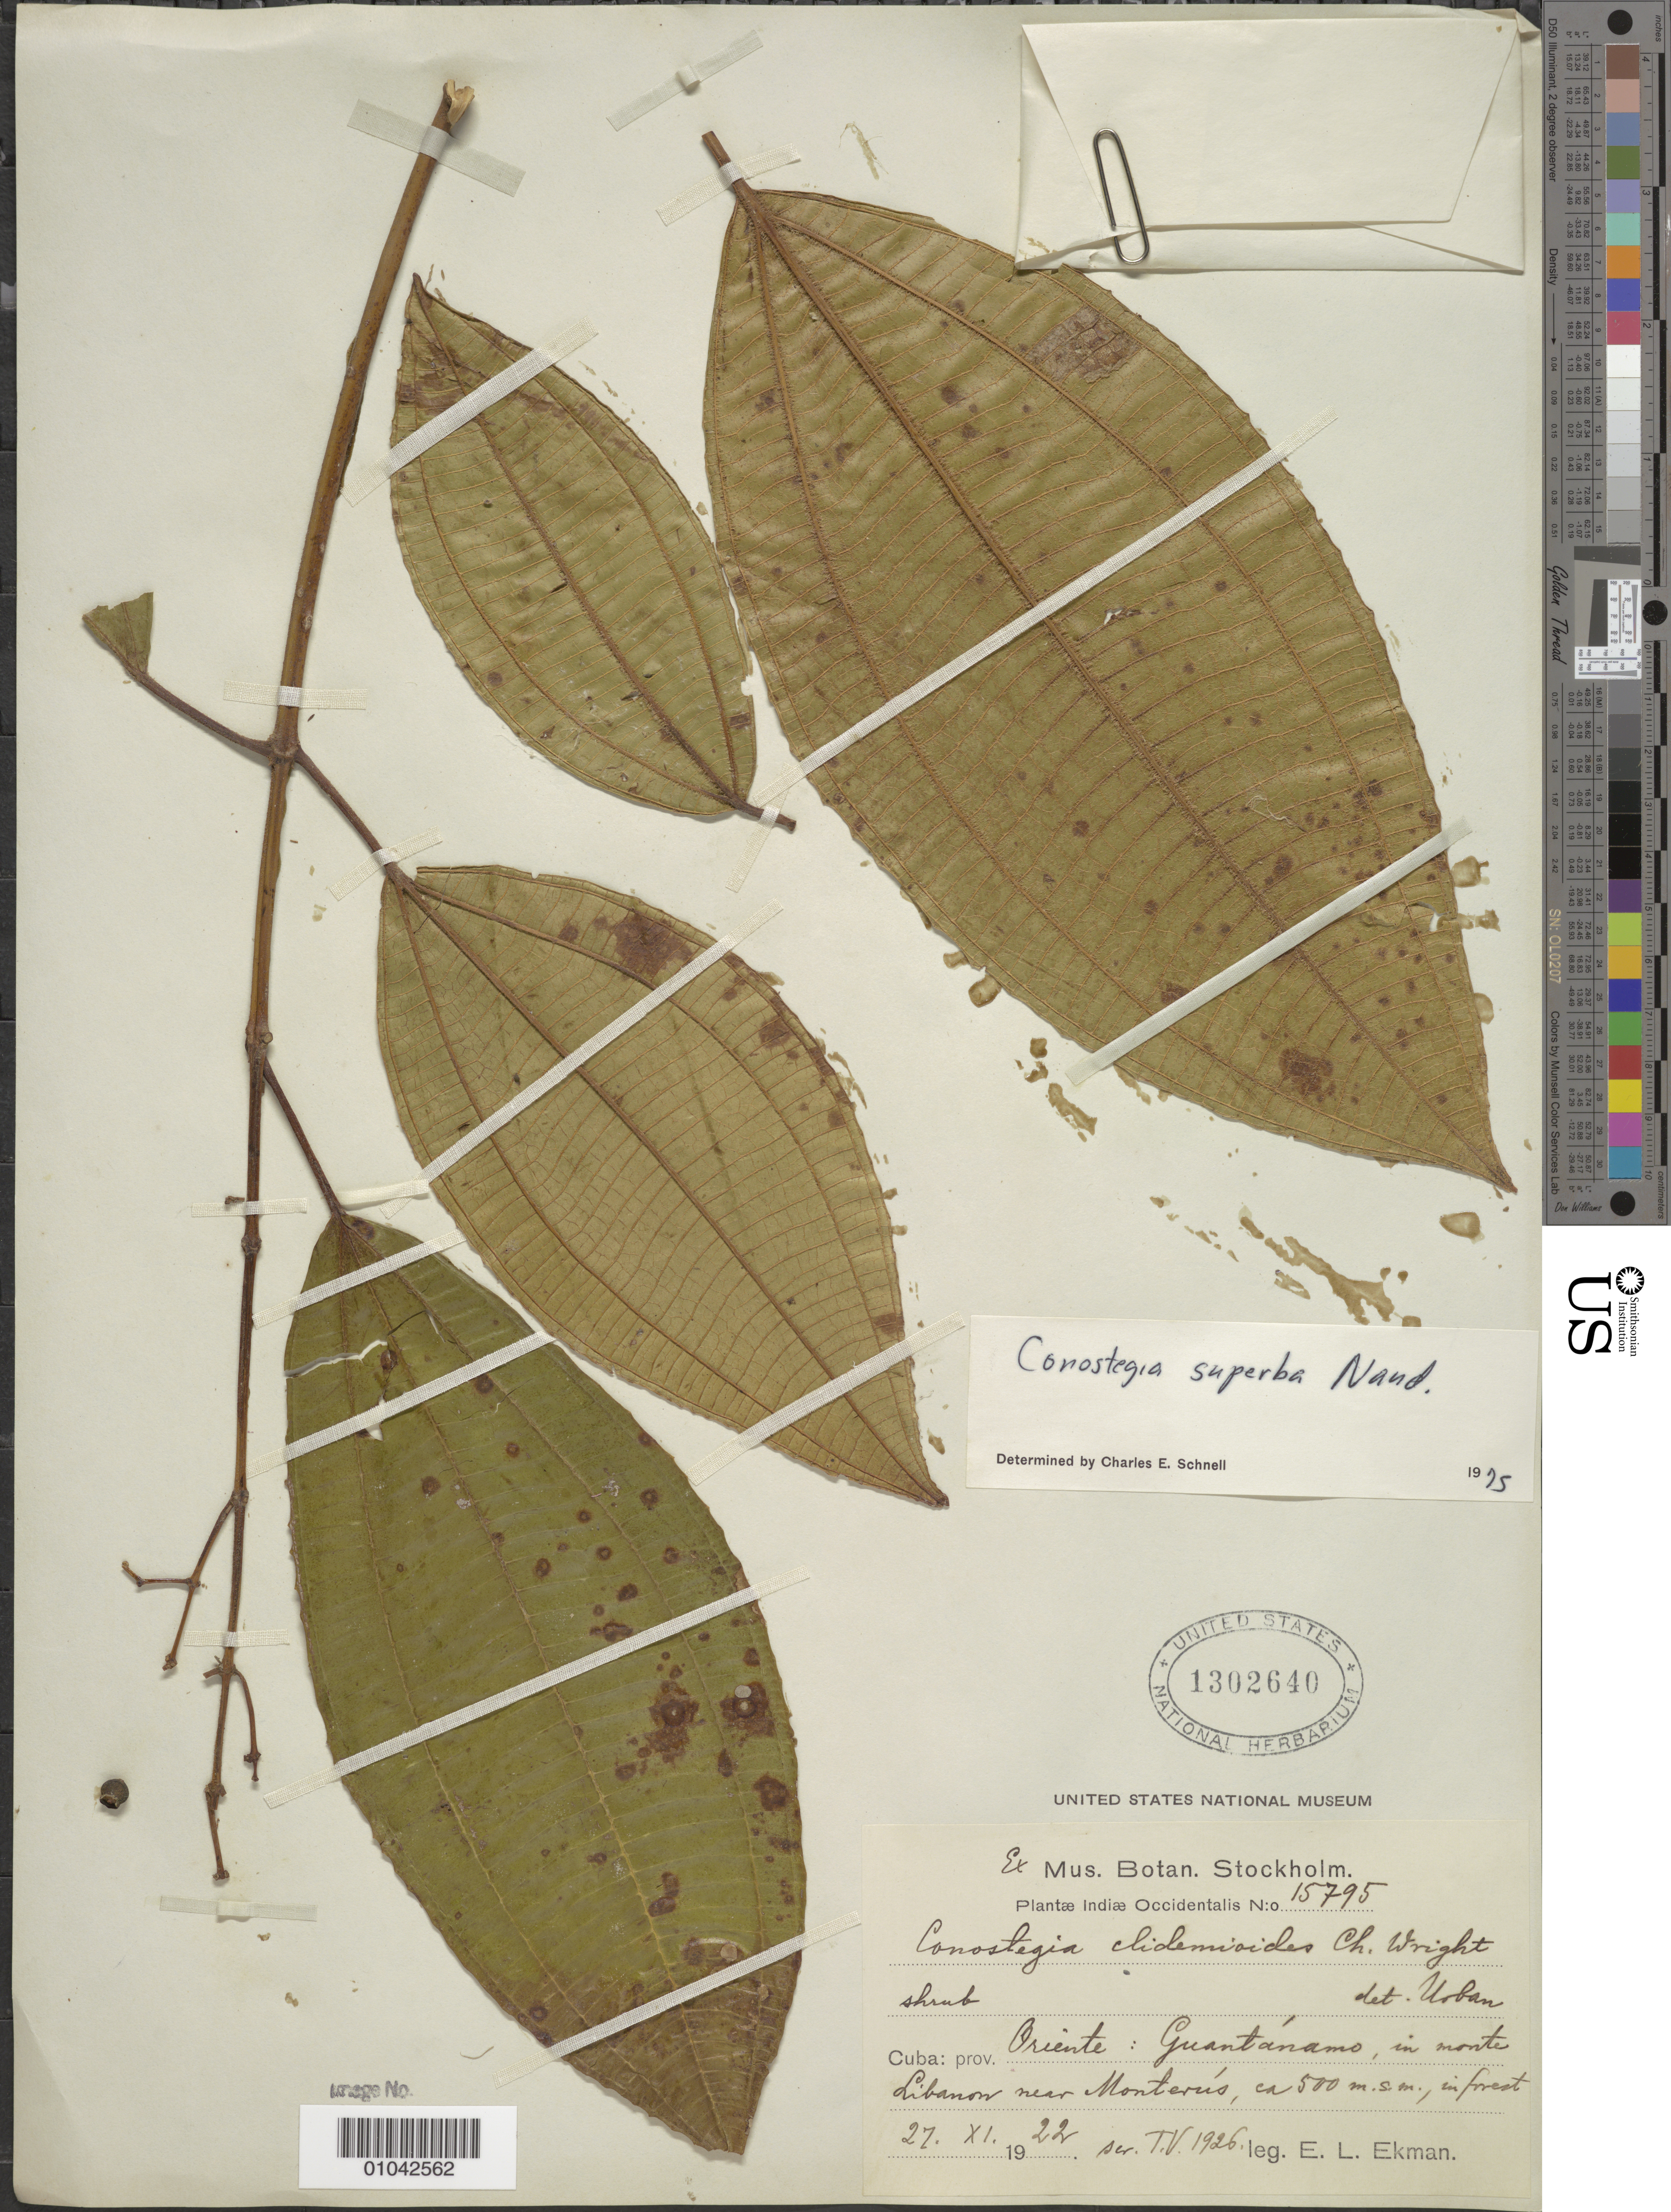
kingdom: Plantae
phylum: Tracheophyta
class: Magnoliopsida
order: Myrtales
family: Melastomataceae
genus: Conostegia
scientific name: Conostegia suberba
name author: Naudin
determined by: Schnell, C. E.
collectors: E. L. Ekman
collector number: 15795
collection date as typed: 27 Nov 1922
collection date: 1922-11-27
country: Cuba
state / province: Guantanamo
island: Cuba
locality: Guantánamo, in monte Libanon, near Monterus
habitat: In forest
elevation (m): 500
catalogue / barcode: US 1302640